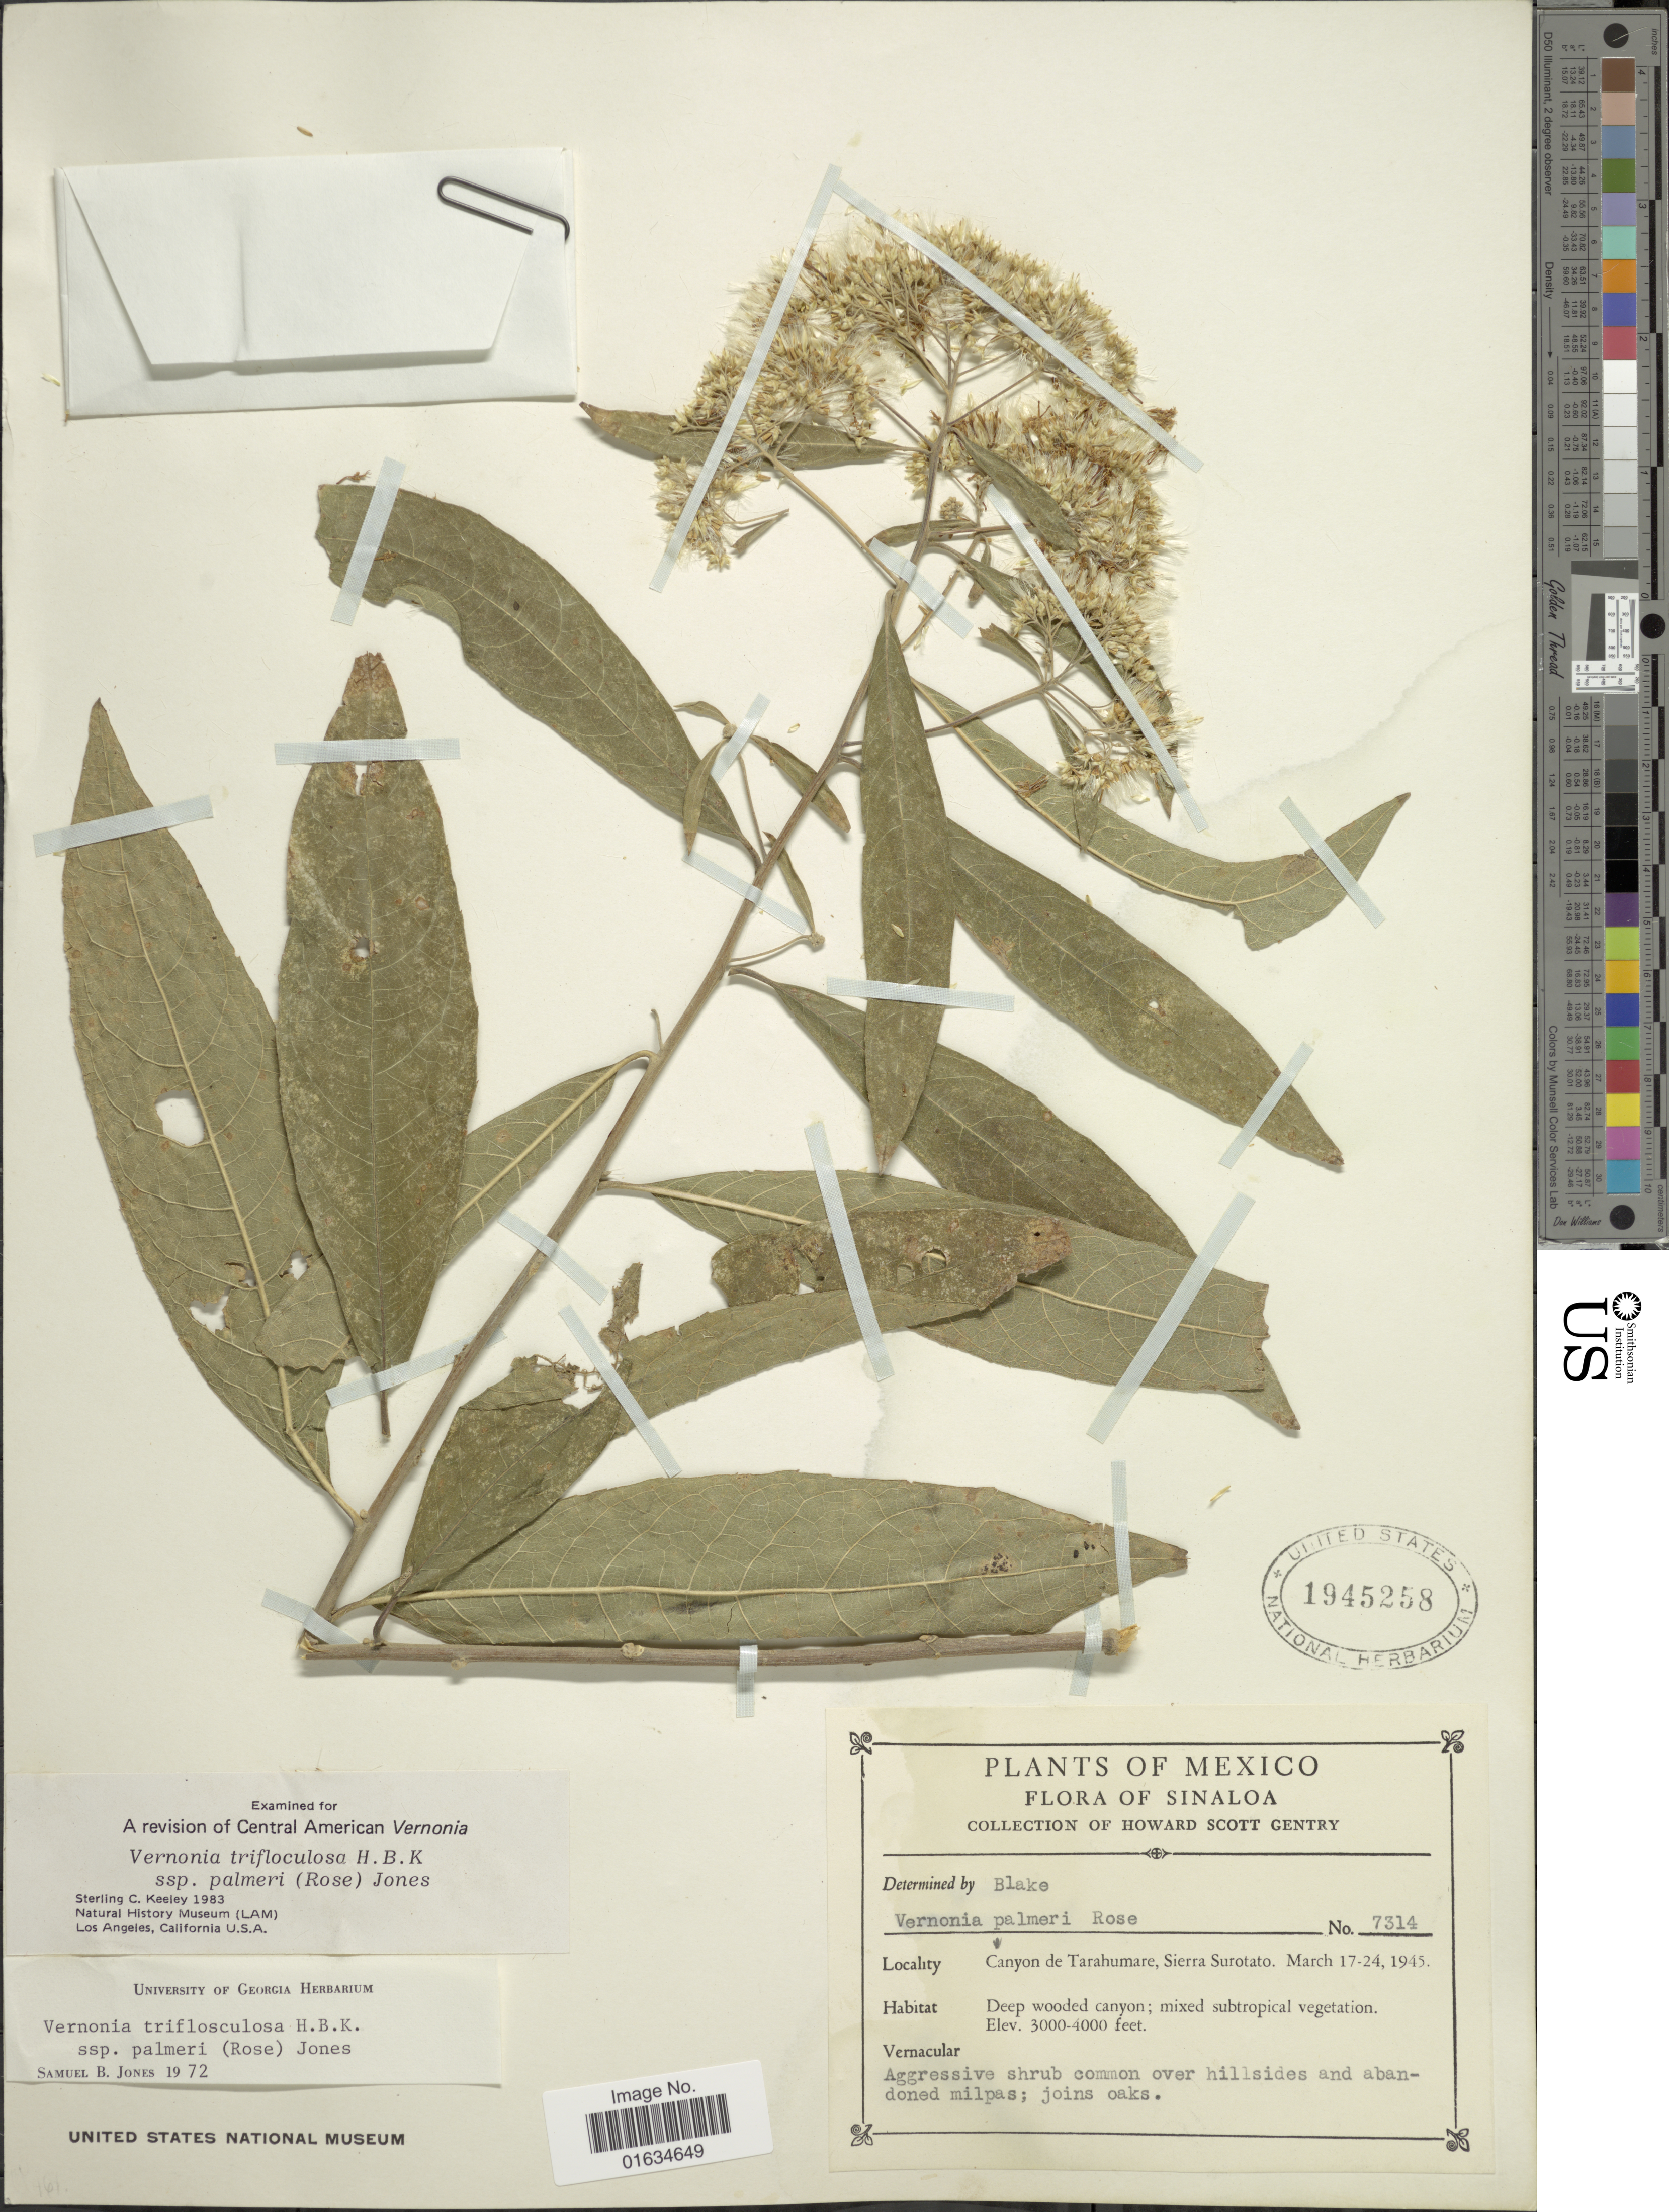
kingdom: Plantae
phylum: Tracheophyta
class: Magnoliopsida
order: Asterales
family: Asteraceae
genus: Eremosis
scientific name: Eremosis triflosculosa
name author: (Kunth) Gleason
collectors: H. S. Gentry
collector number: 7314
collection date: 1945-03-17/1945-03-24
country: Mexico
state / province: Sinaloa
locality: Canyon de Tarahumare, Sierra Surotato.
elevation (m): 914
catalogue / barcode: US 1945258